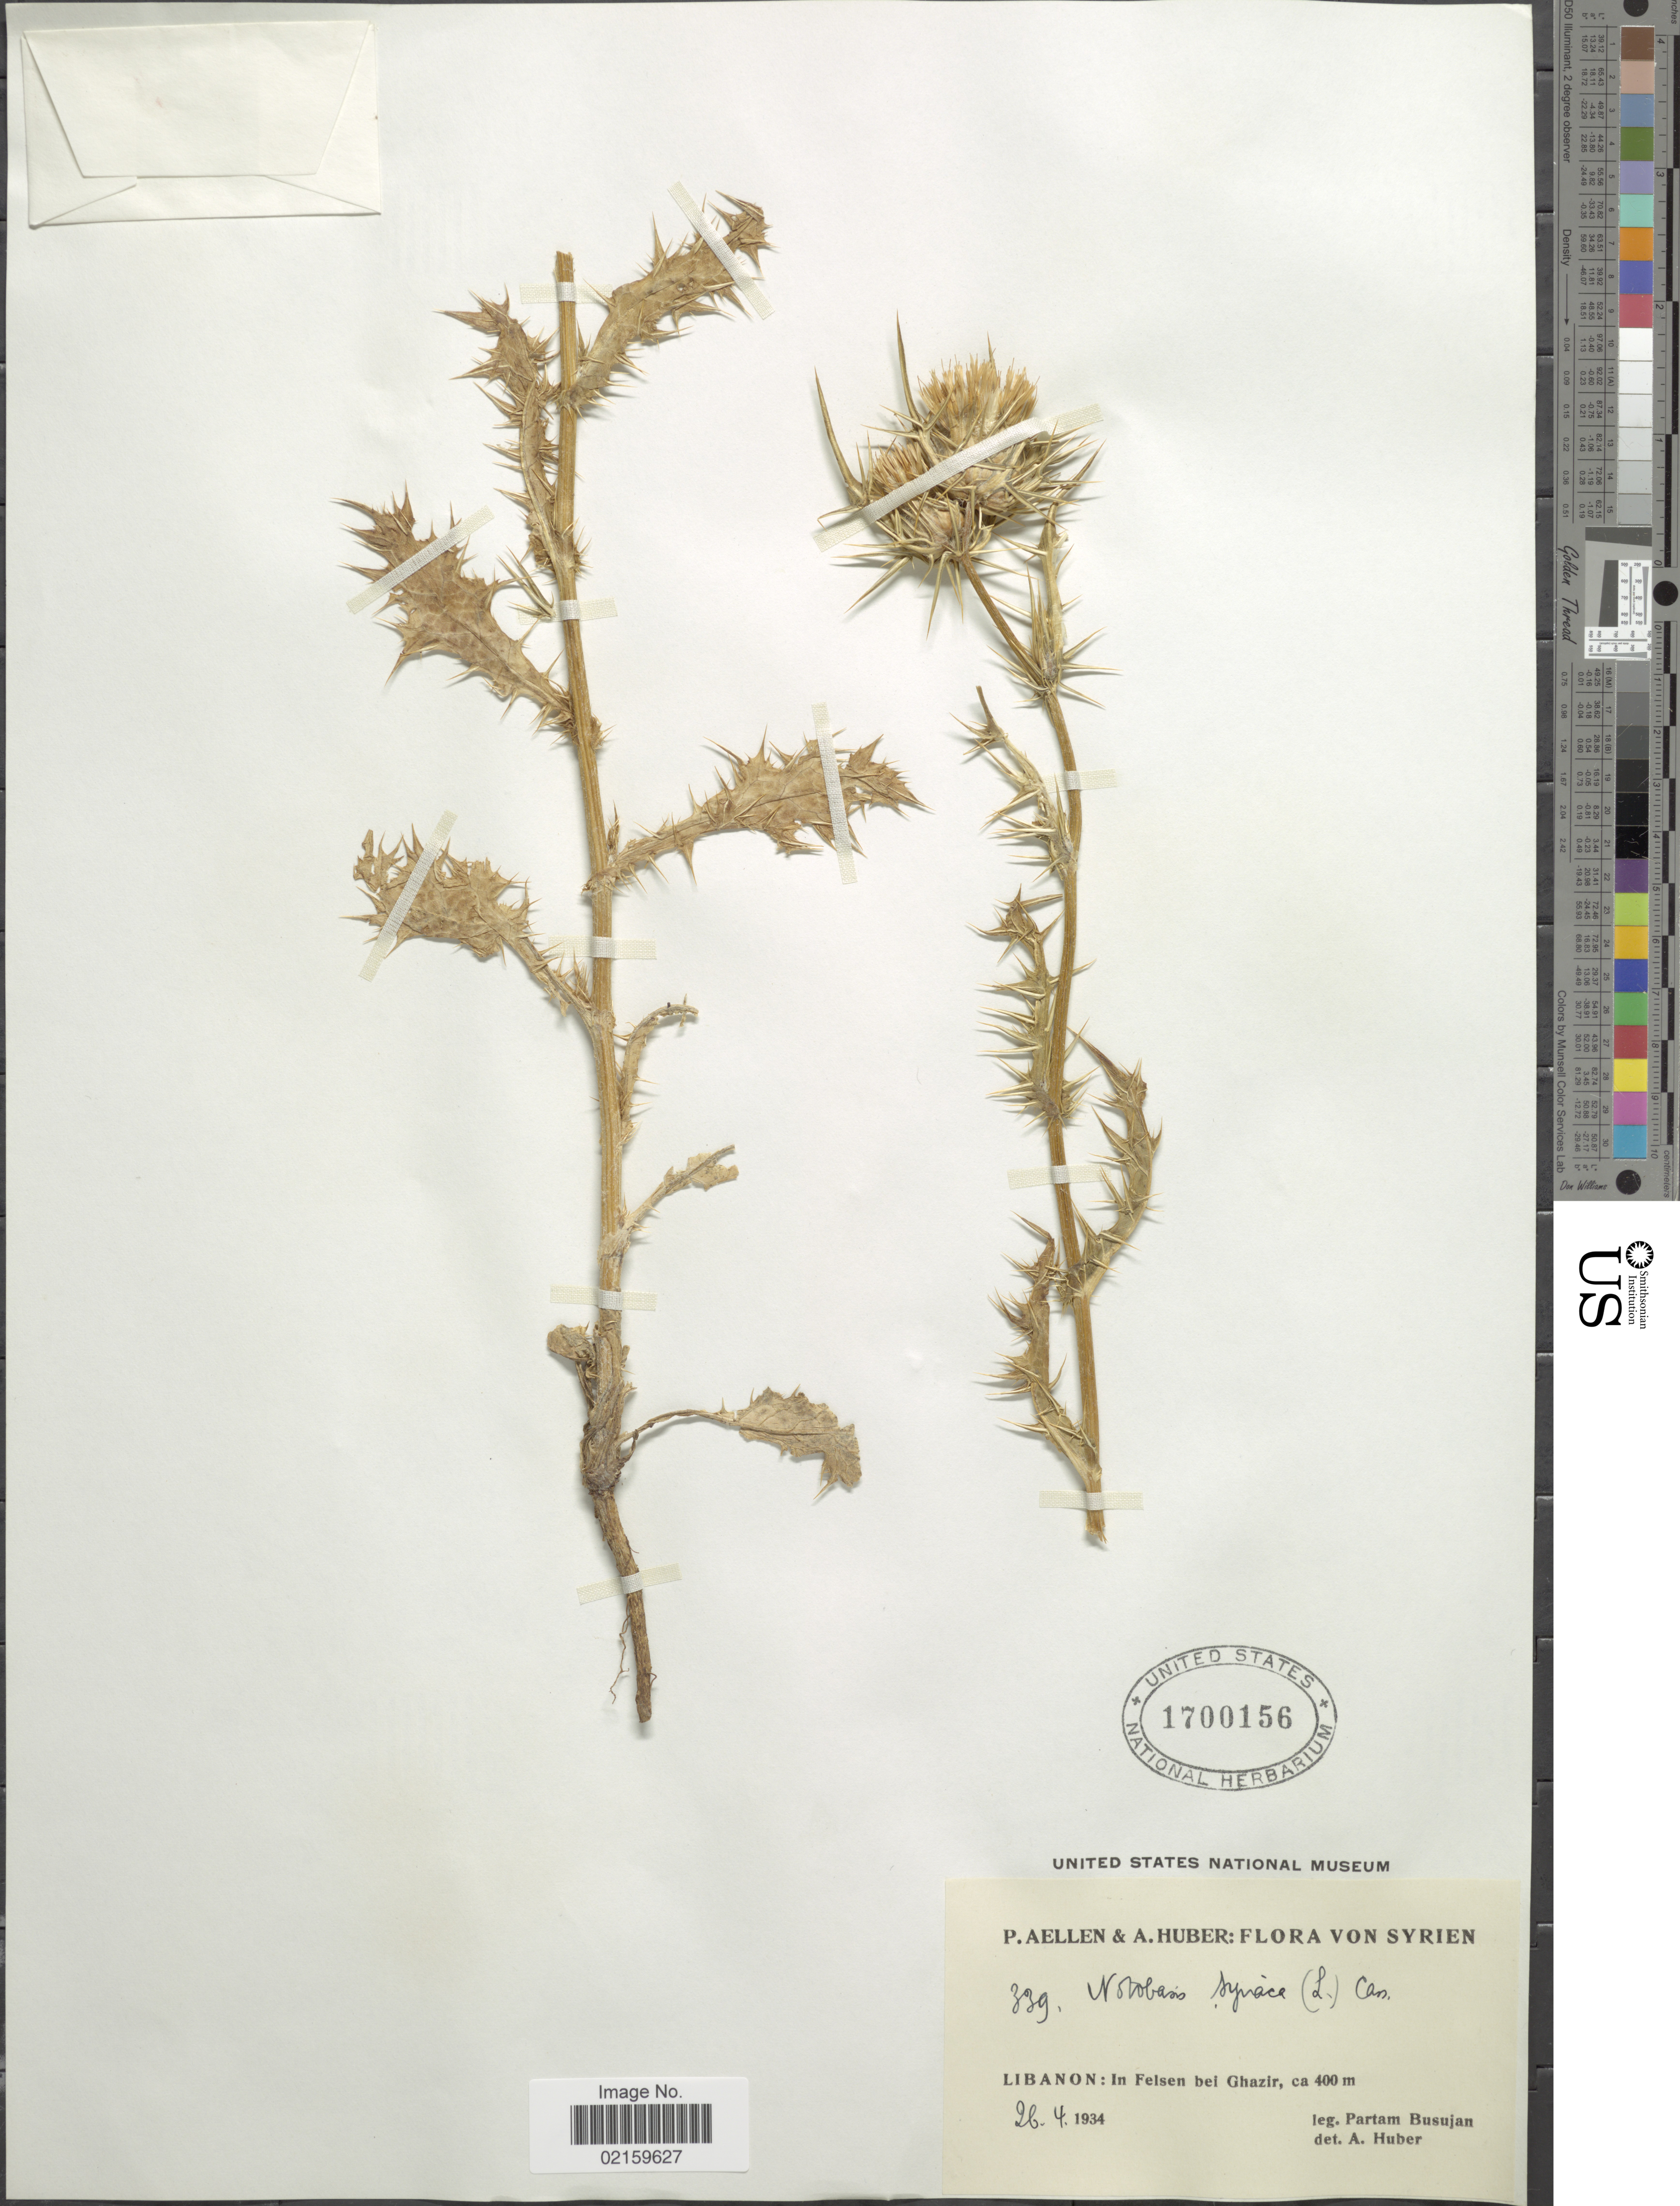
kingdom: Plantae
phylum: Tracheophyta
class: Magnoliopsida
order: Asterales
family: Asteraceae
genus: Notobasis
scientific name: Notobasis syriaca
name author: (L.) Cass.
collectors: P. Busujan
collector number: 339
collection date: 1934-04-26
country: Lebanon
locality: In Felsen bei Ghazir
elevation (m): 400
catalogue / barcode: US 1700156